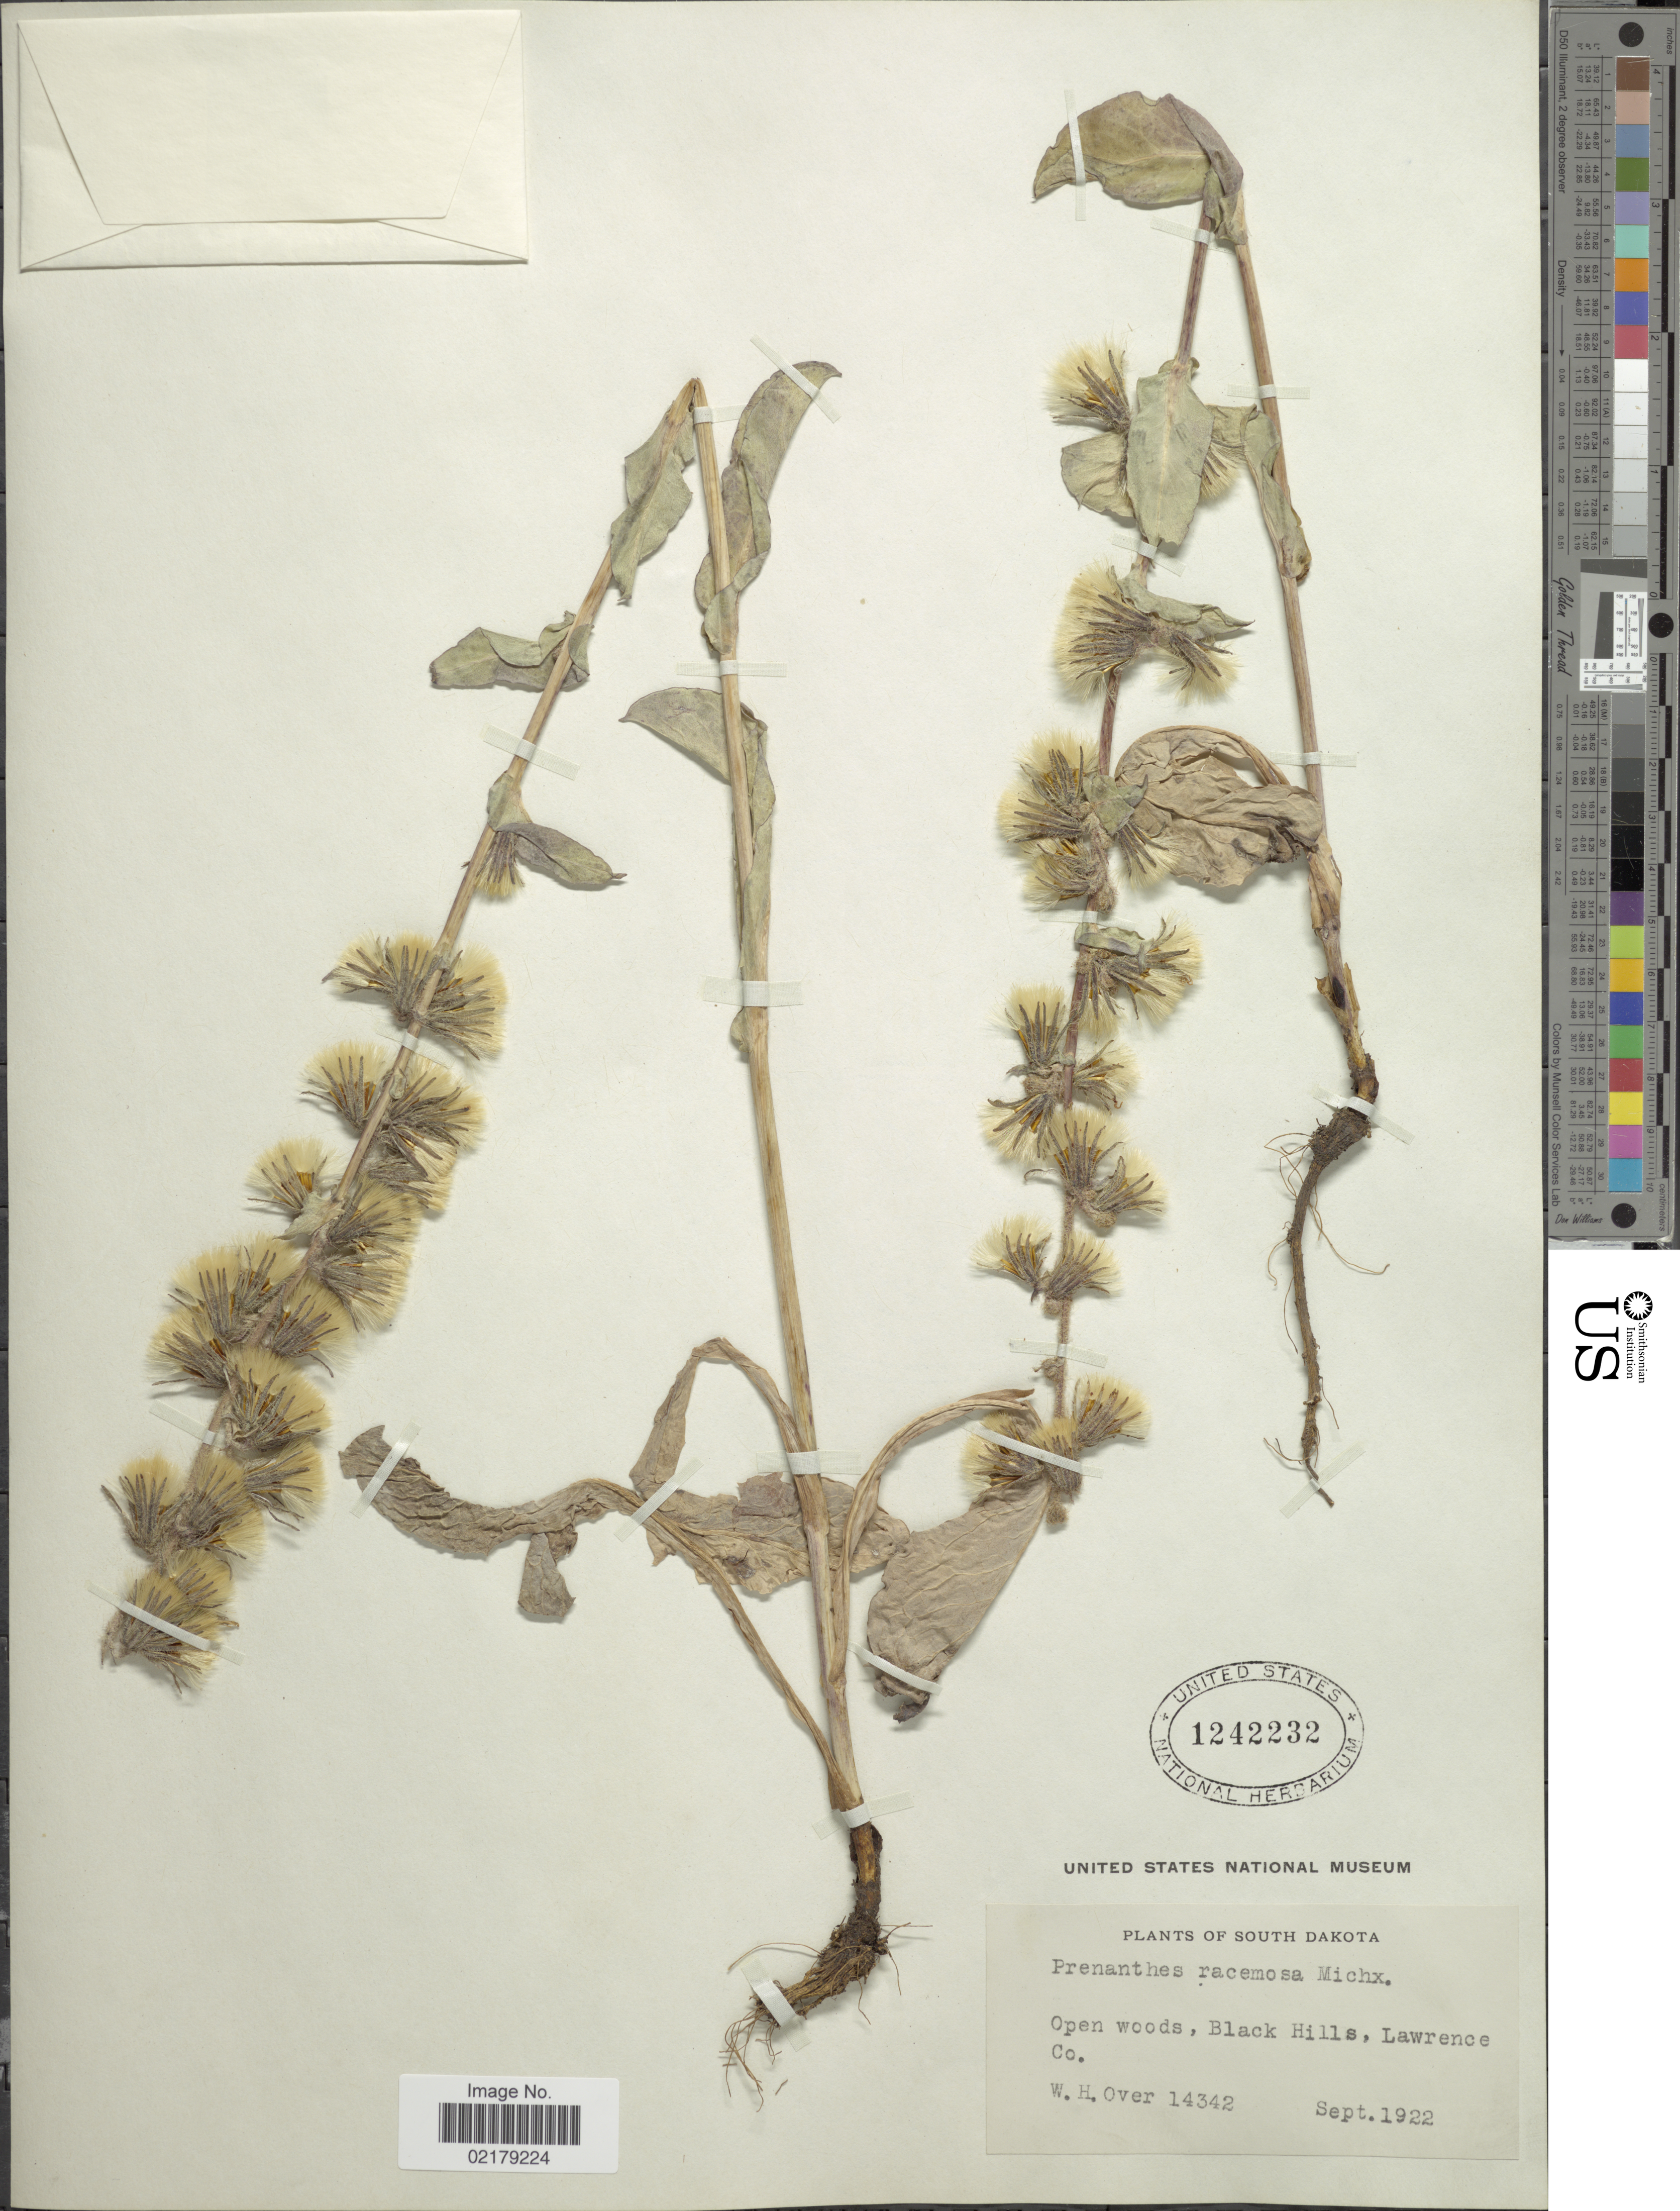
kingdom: Plantae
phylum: Tracheophyta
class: Magnoliopsida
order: Asterales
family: Asteraceae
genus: Nabalus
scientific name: Nabalus racemosus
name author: (Michx.) Hook.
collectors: W. Over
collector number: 14342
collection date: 1922-09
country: United States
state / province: South Dakota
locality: Open woods, Black Hills, Lawrence Co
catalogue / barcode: US 1242232